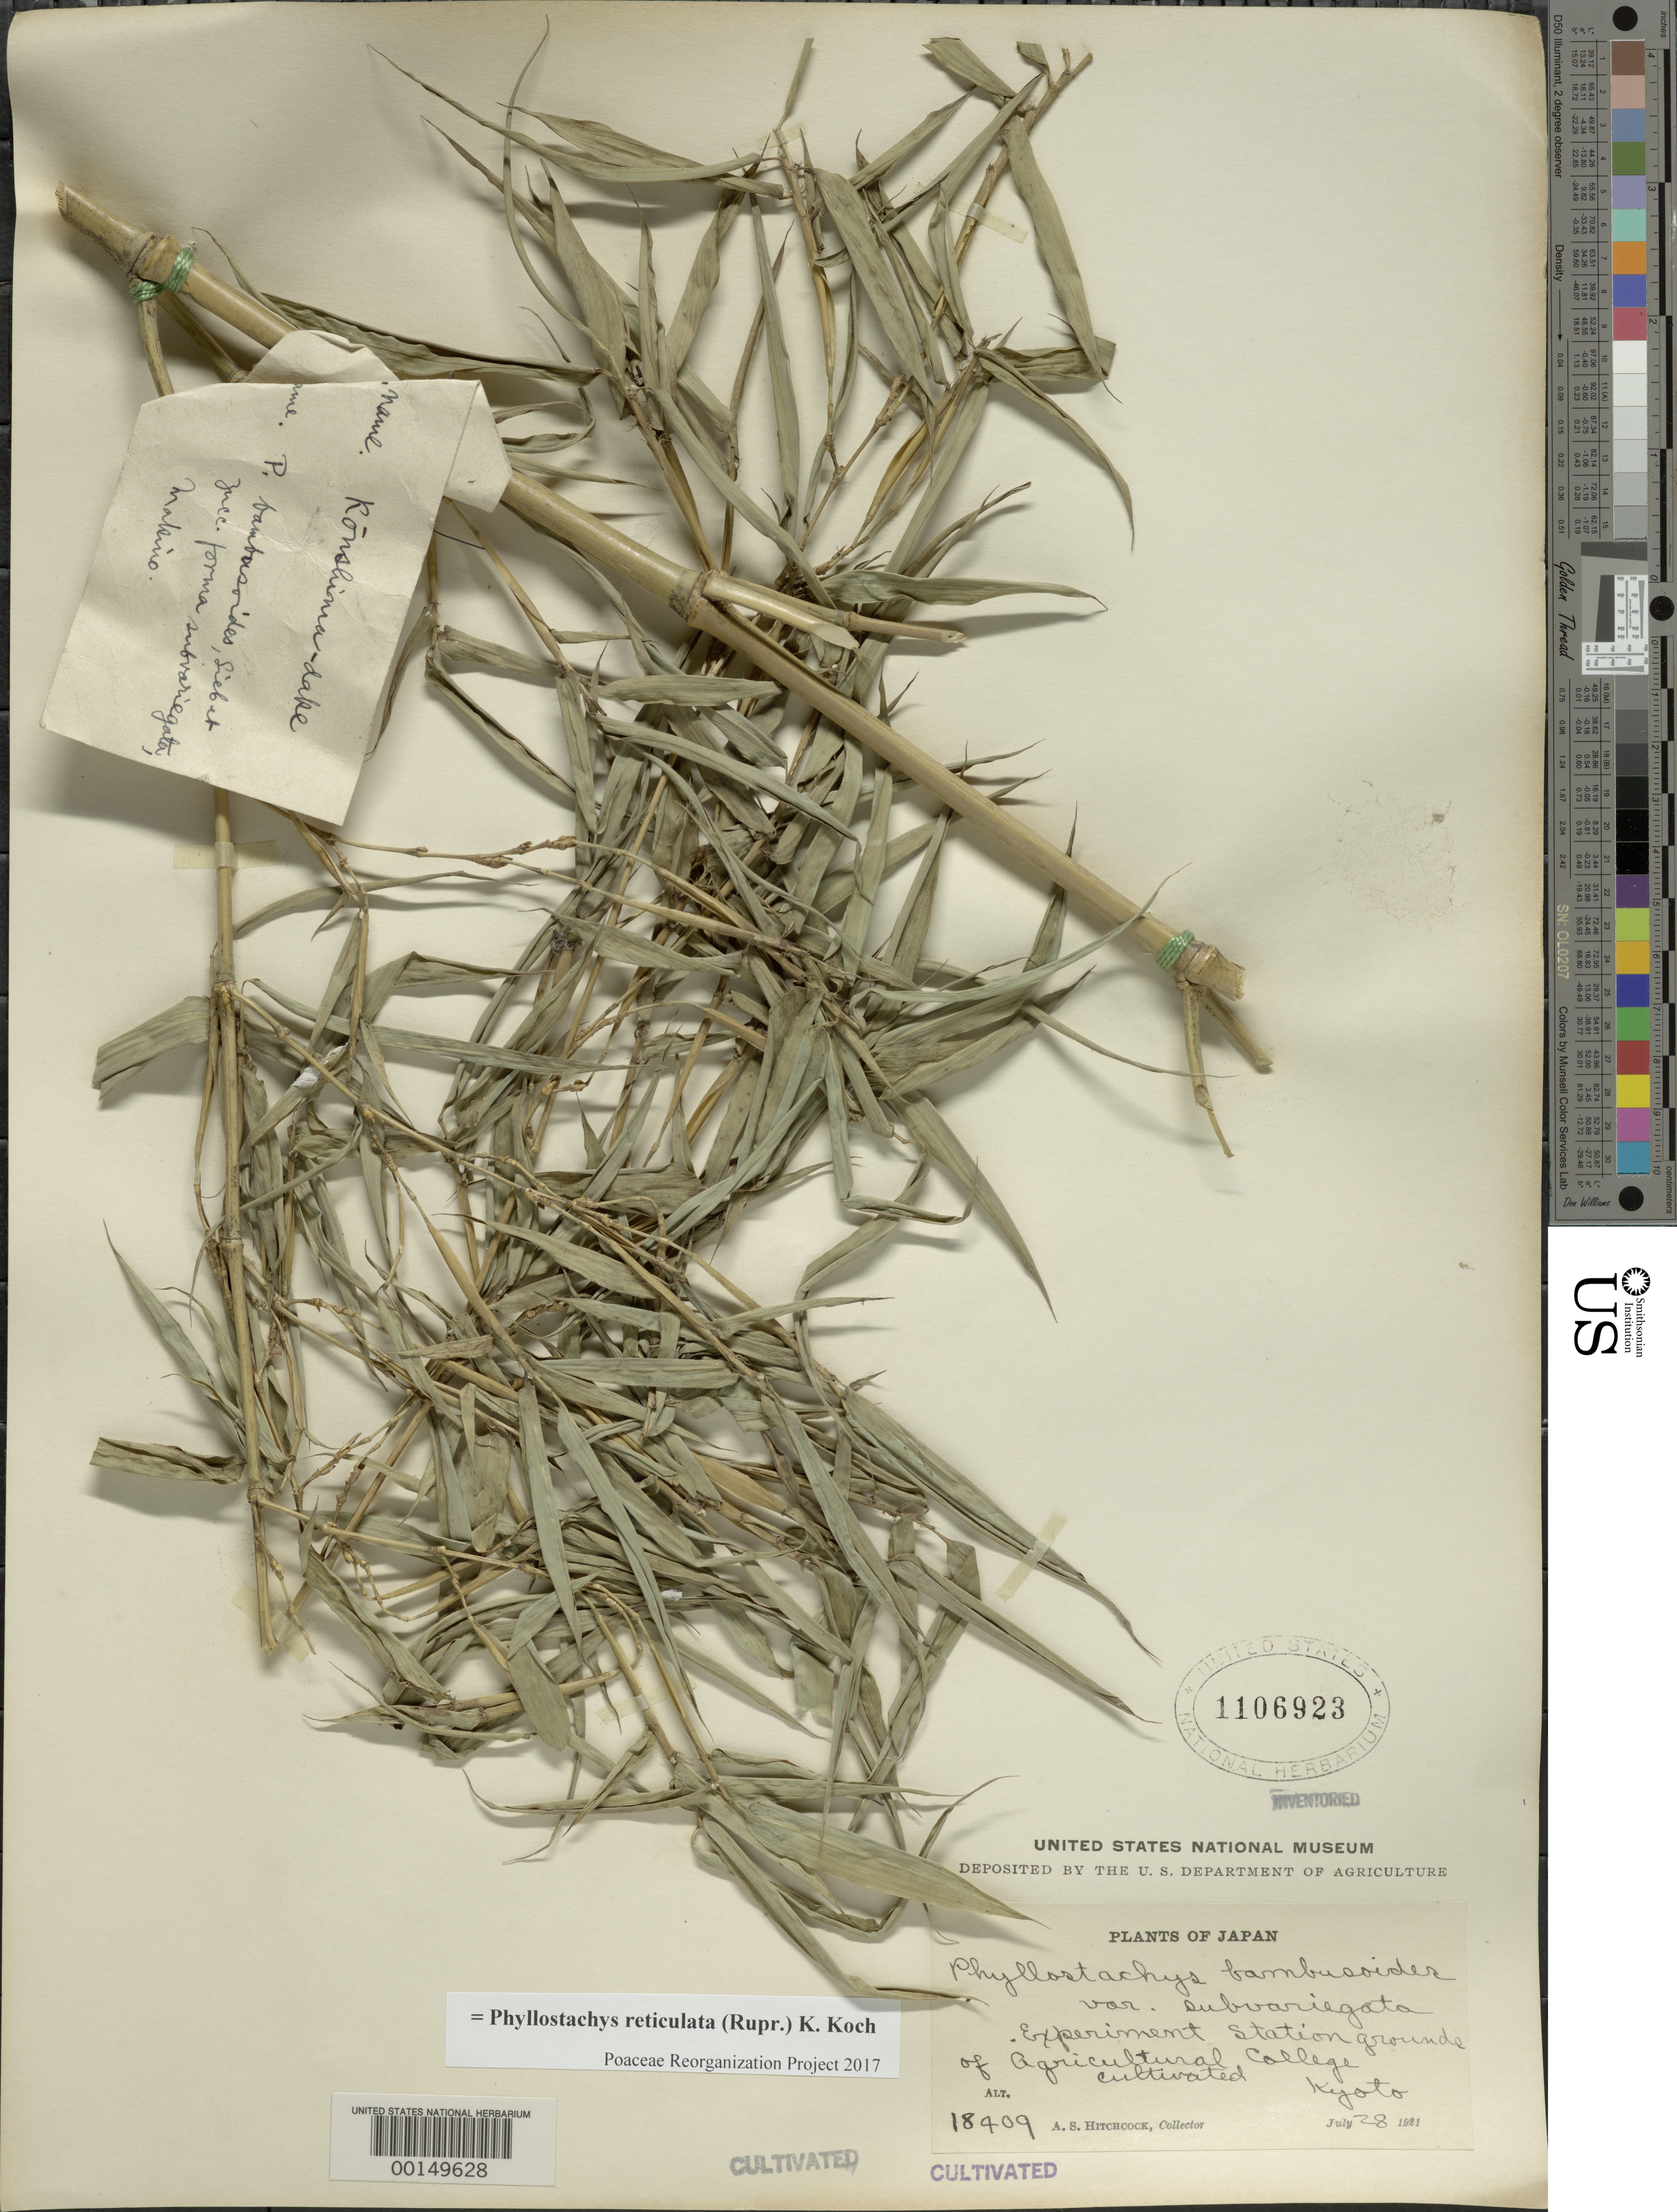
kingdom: Plantae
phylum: Tracheophyta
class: Liliopsida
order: Poales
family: Poaceae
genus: Phyllostachys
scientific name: Phyllostachys reticulata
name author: (Rupr.) K. Koch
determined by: Poaceae Reorganization Project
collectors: A. S. Hitchcock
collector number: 18409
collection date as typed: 28 Jul 1921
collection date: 1921-07-28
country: Japan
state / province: Kyoto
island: Honshu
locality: Experiment station, agric college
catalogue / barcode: US 1106923